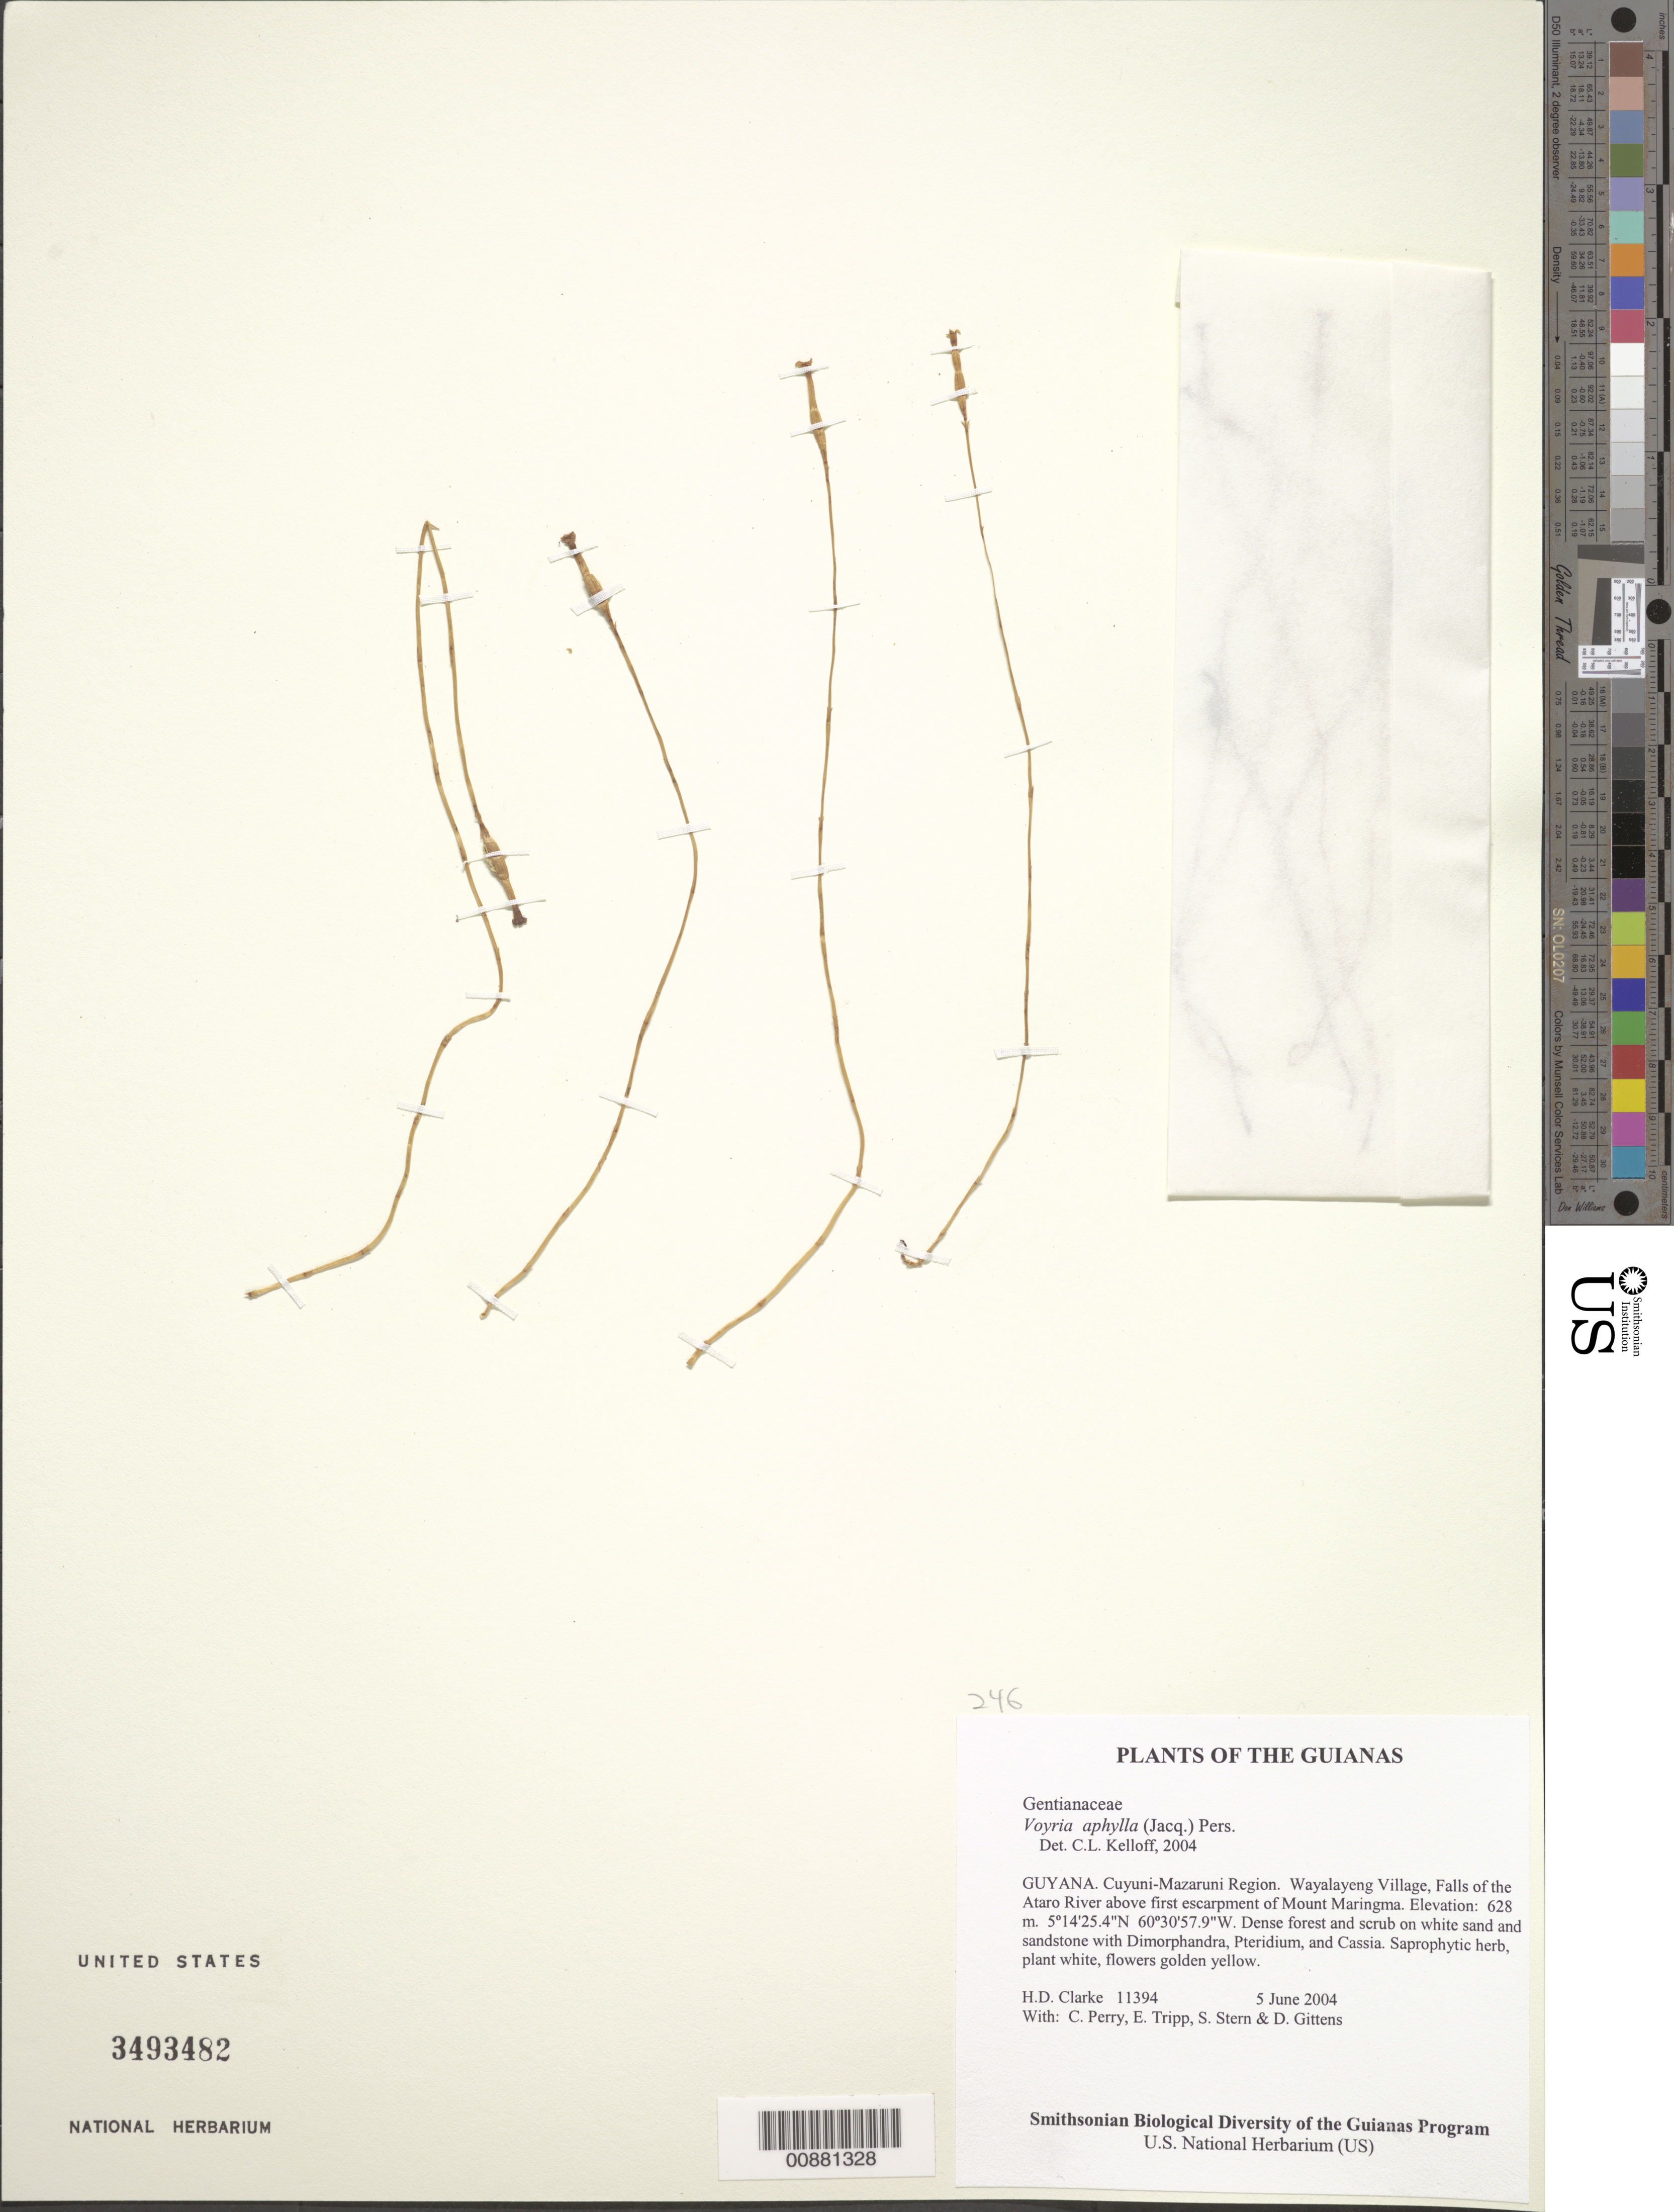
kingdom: Plantae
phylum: Tracheophyta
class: Magnoliopsida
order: Gentianales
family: Gentianaceae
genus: Voyria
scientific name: Voyria aphylla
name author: (Jacq.) Pers.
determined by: Kelloff, Carol L., (US), Smithsonian Institution - National Museum of Natural History (UNITED STATES)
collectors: H. D. Clarke, C. Perry, E. Tripp, S. R. Stern & D. Gittens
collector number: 11394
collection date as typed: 5 June 2004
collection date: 2004-06-05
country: Guyana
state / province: Cuyuni-Mazaruni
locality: Wayalayeng Village, Falls of the Ataro River above first escarpment of Mount Maringma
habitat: Dense forest and scrub on white sand and sandstone with Dimorphandra, Pteridium, and Cassia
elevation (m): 628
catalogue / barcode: US 3493482